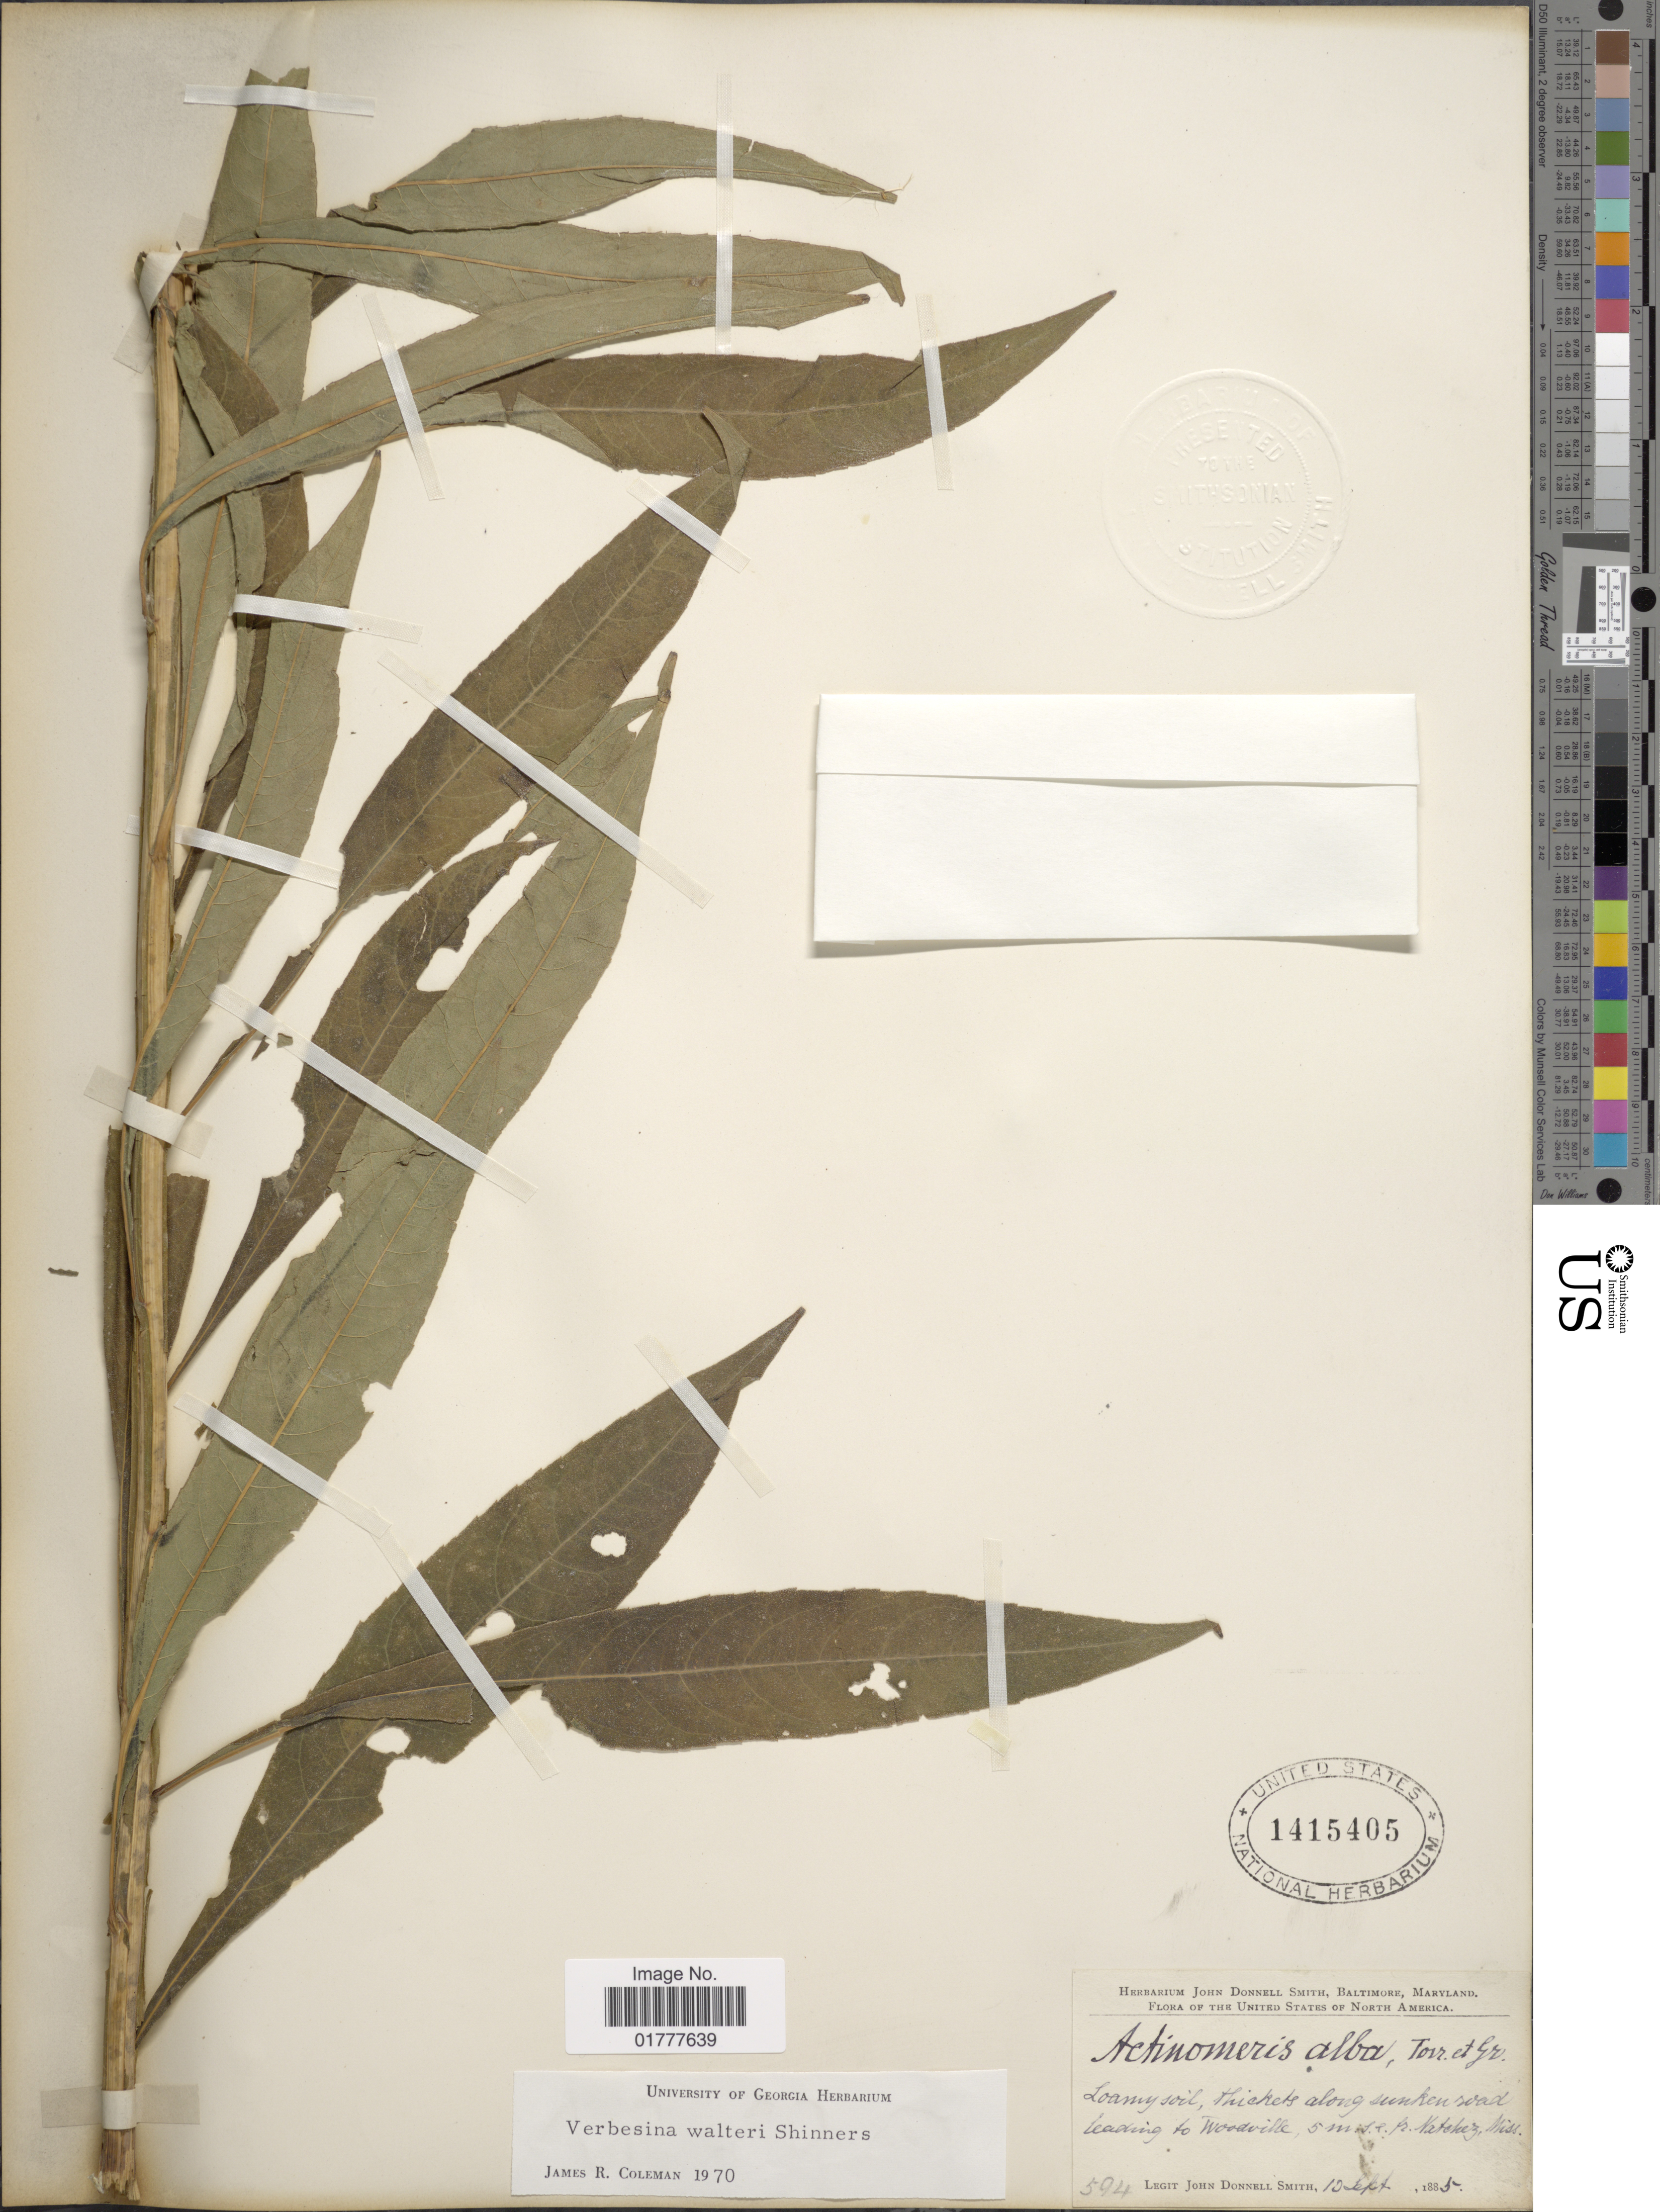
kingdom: Plantae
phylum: Tracheophyta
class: Magnoliopsida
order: Asterales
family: Asteraceae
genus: Actinomeris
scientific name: Actinomeris paniculata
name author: Small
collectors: J. Donnell Smith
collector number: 594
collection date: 1885-09-10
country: United States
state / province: Mississippi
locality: Thickets along sunken road leading to Woodville, 5 mi. s. e. fr. Natchez.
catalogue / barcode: US 1415405